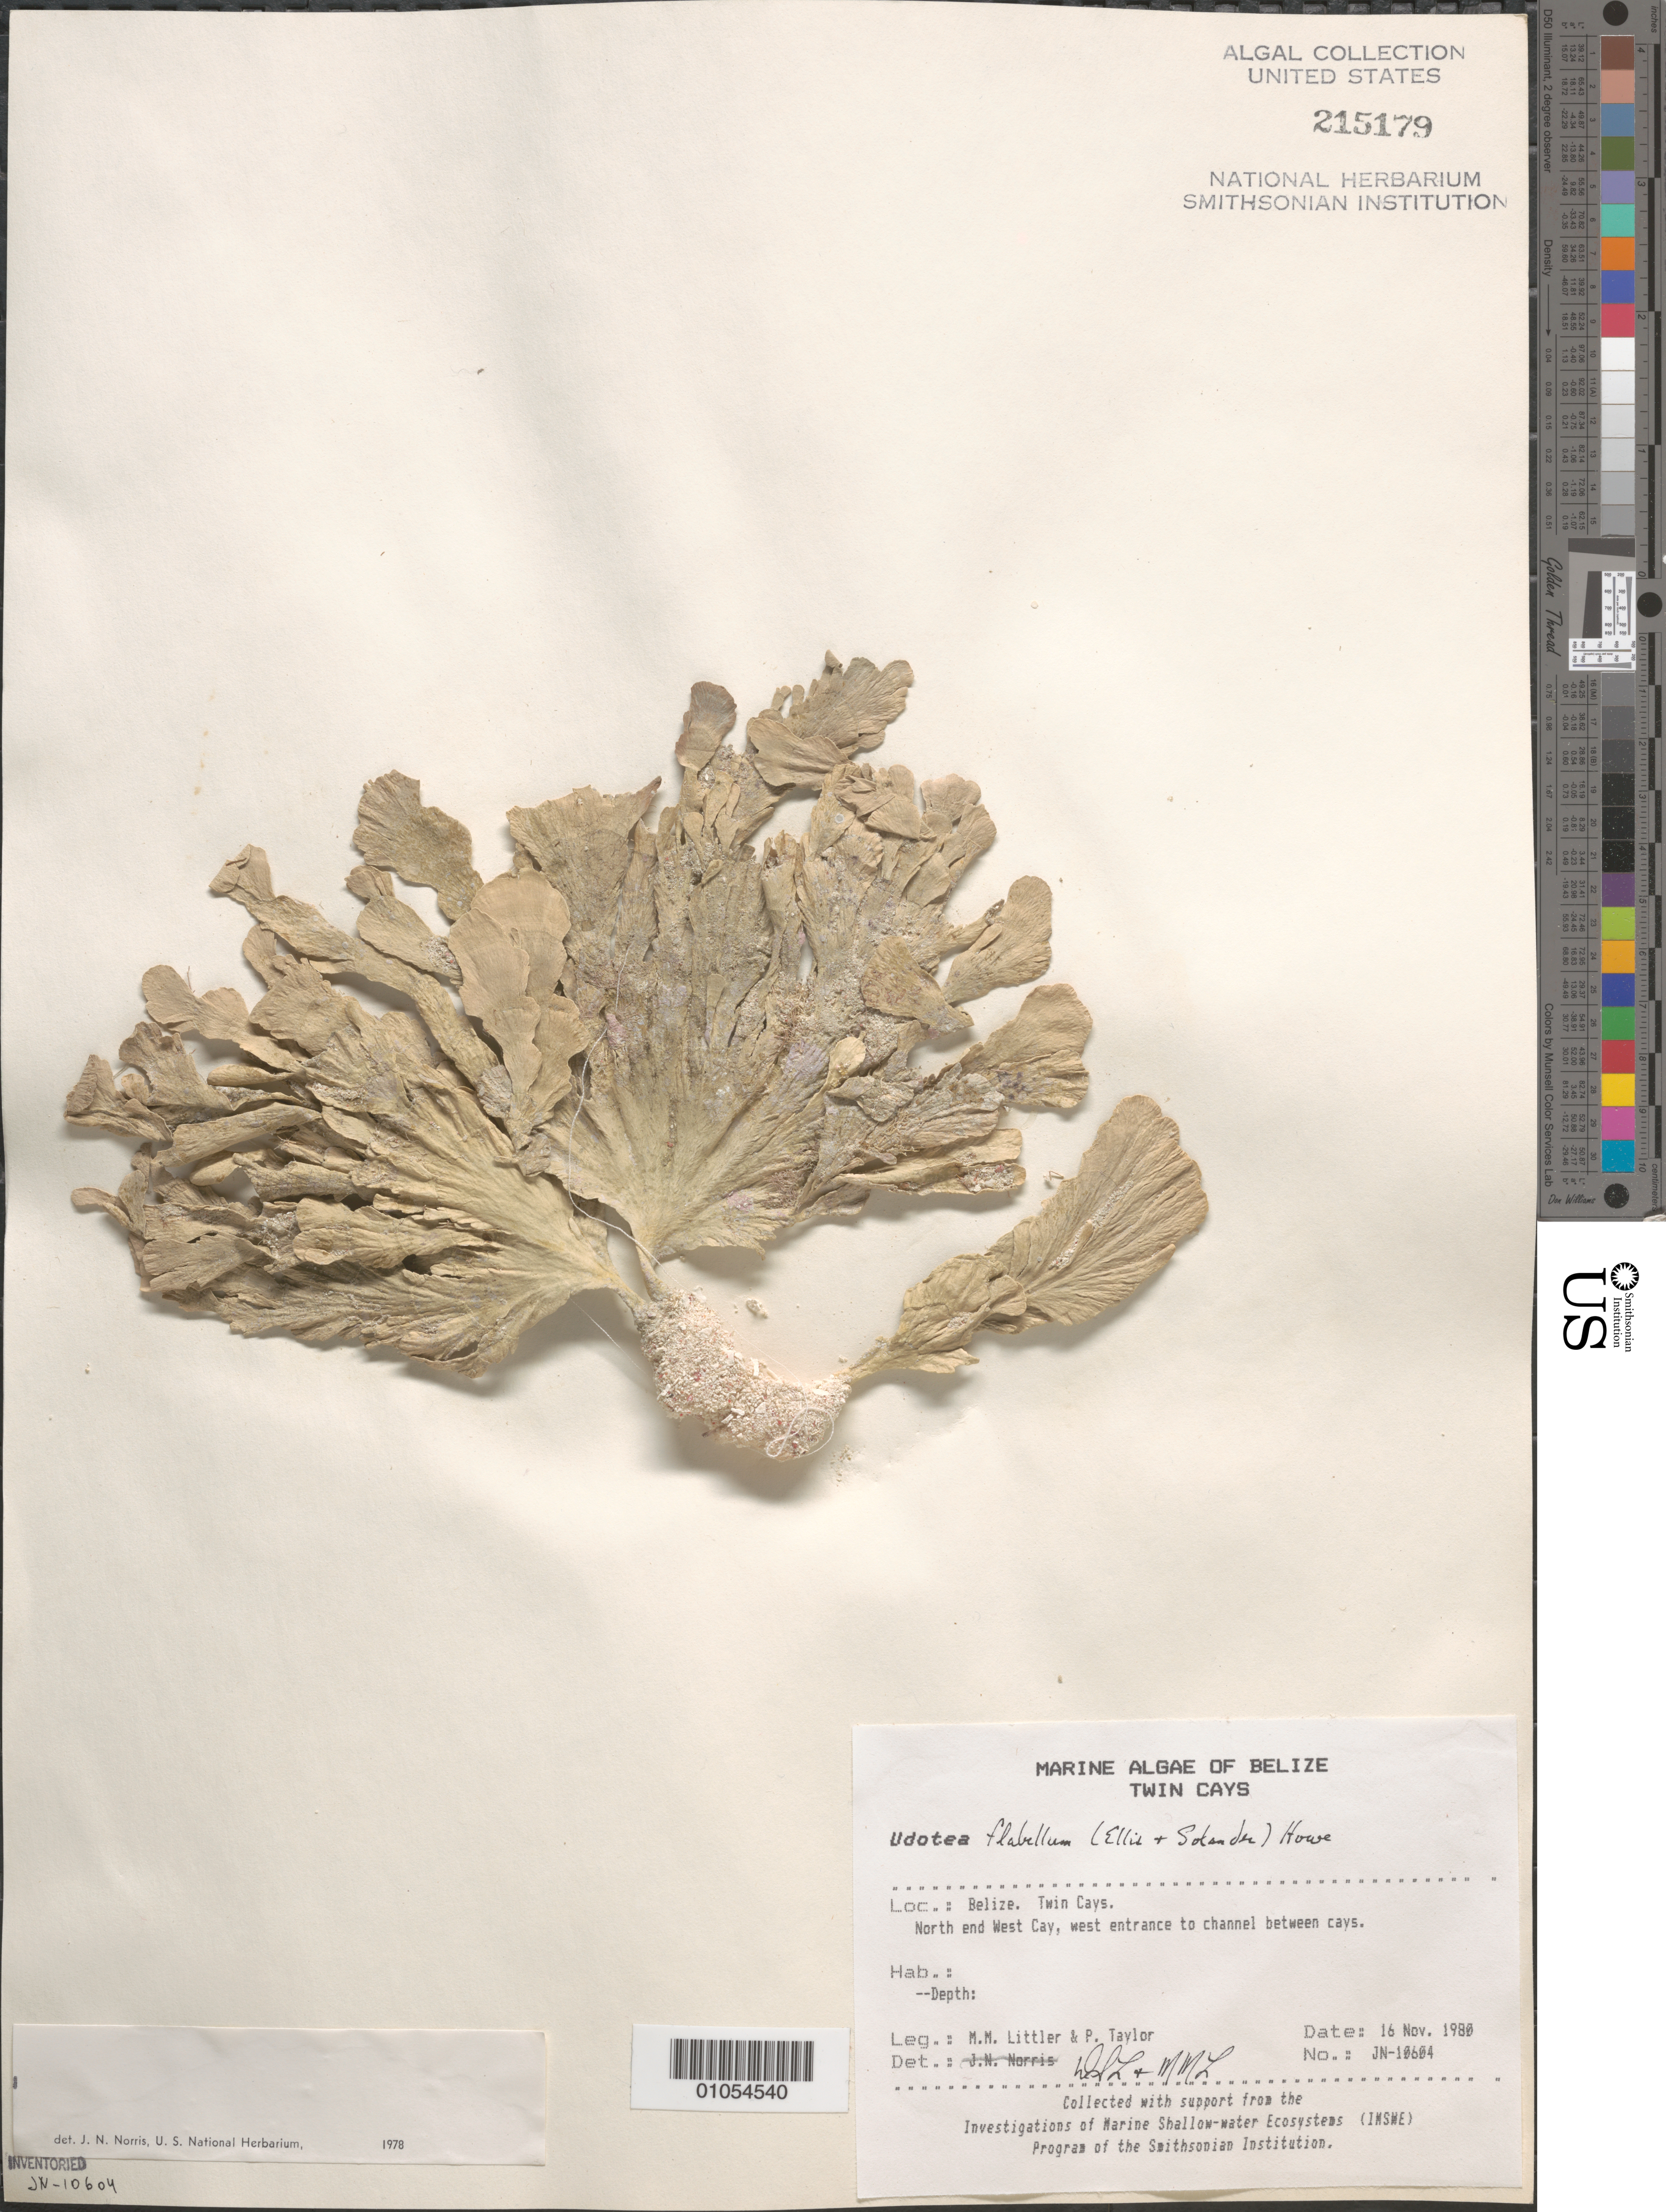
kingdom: Plantae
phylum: Chlorophyta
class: Ulvophyceae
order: Bryopsidales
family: Udoteaceae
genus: Udotea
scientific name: Udotea flabellum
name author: (J. Ellis & Sol.) M. Howe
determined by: Norris, James N.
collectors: M. M. Littler & P. R. Taylor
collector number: JN-10604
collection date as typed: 16 Nov 1980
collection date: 1980-11-16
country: Belize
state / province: Stann Creek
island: West Cay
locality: North end of West Cay, west entrance to channel between cays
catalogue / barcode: US 215179